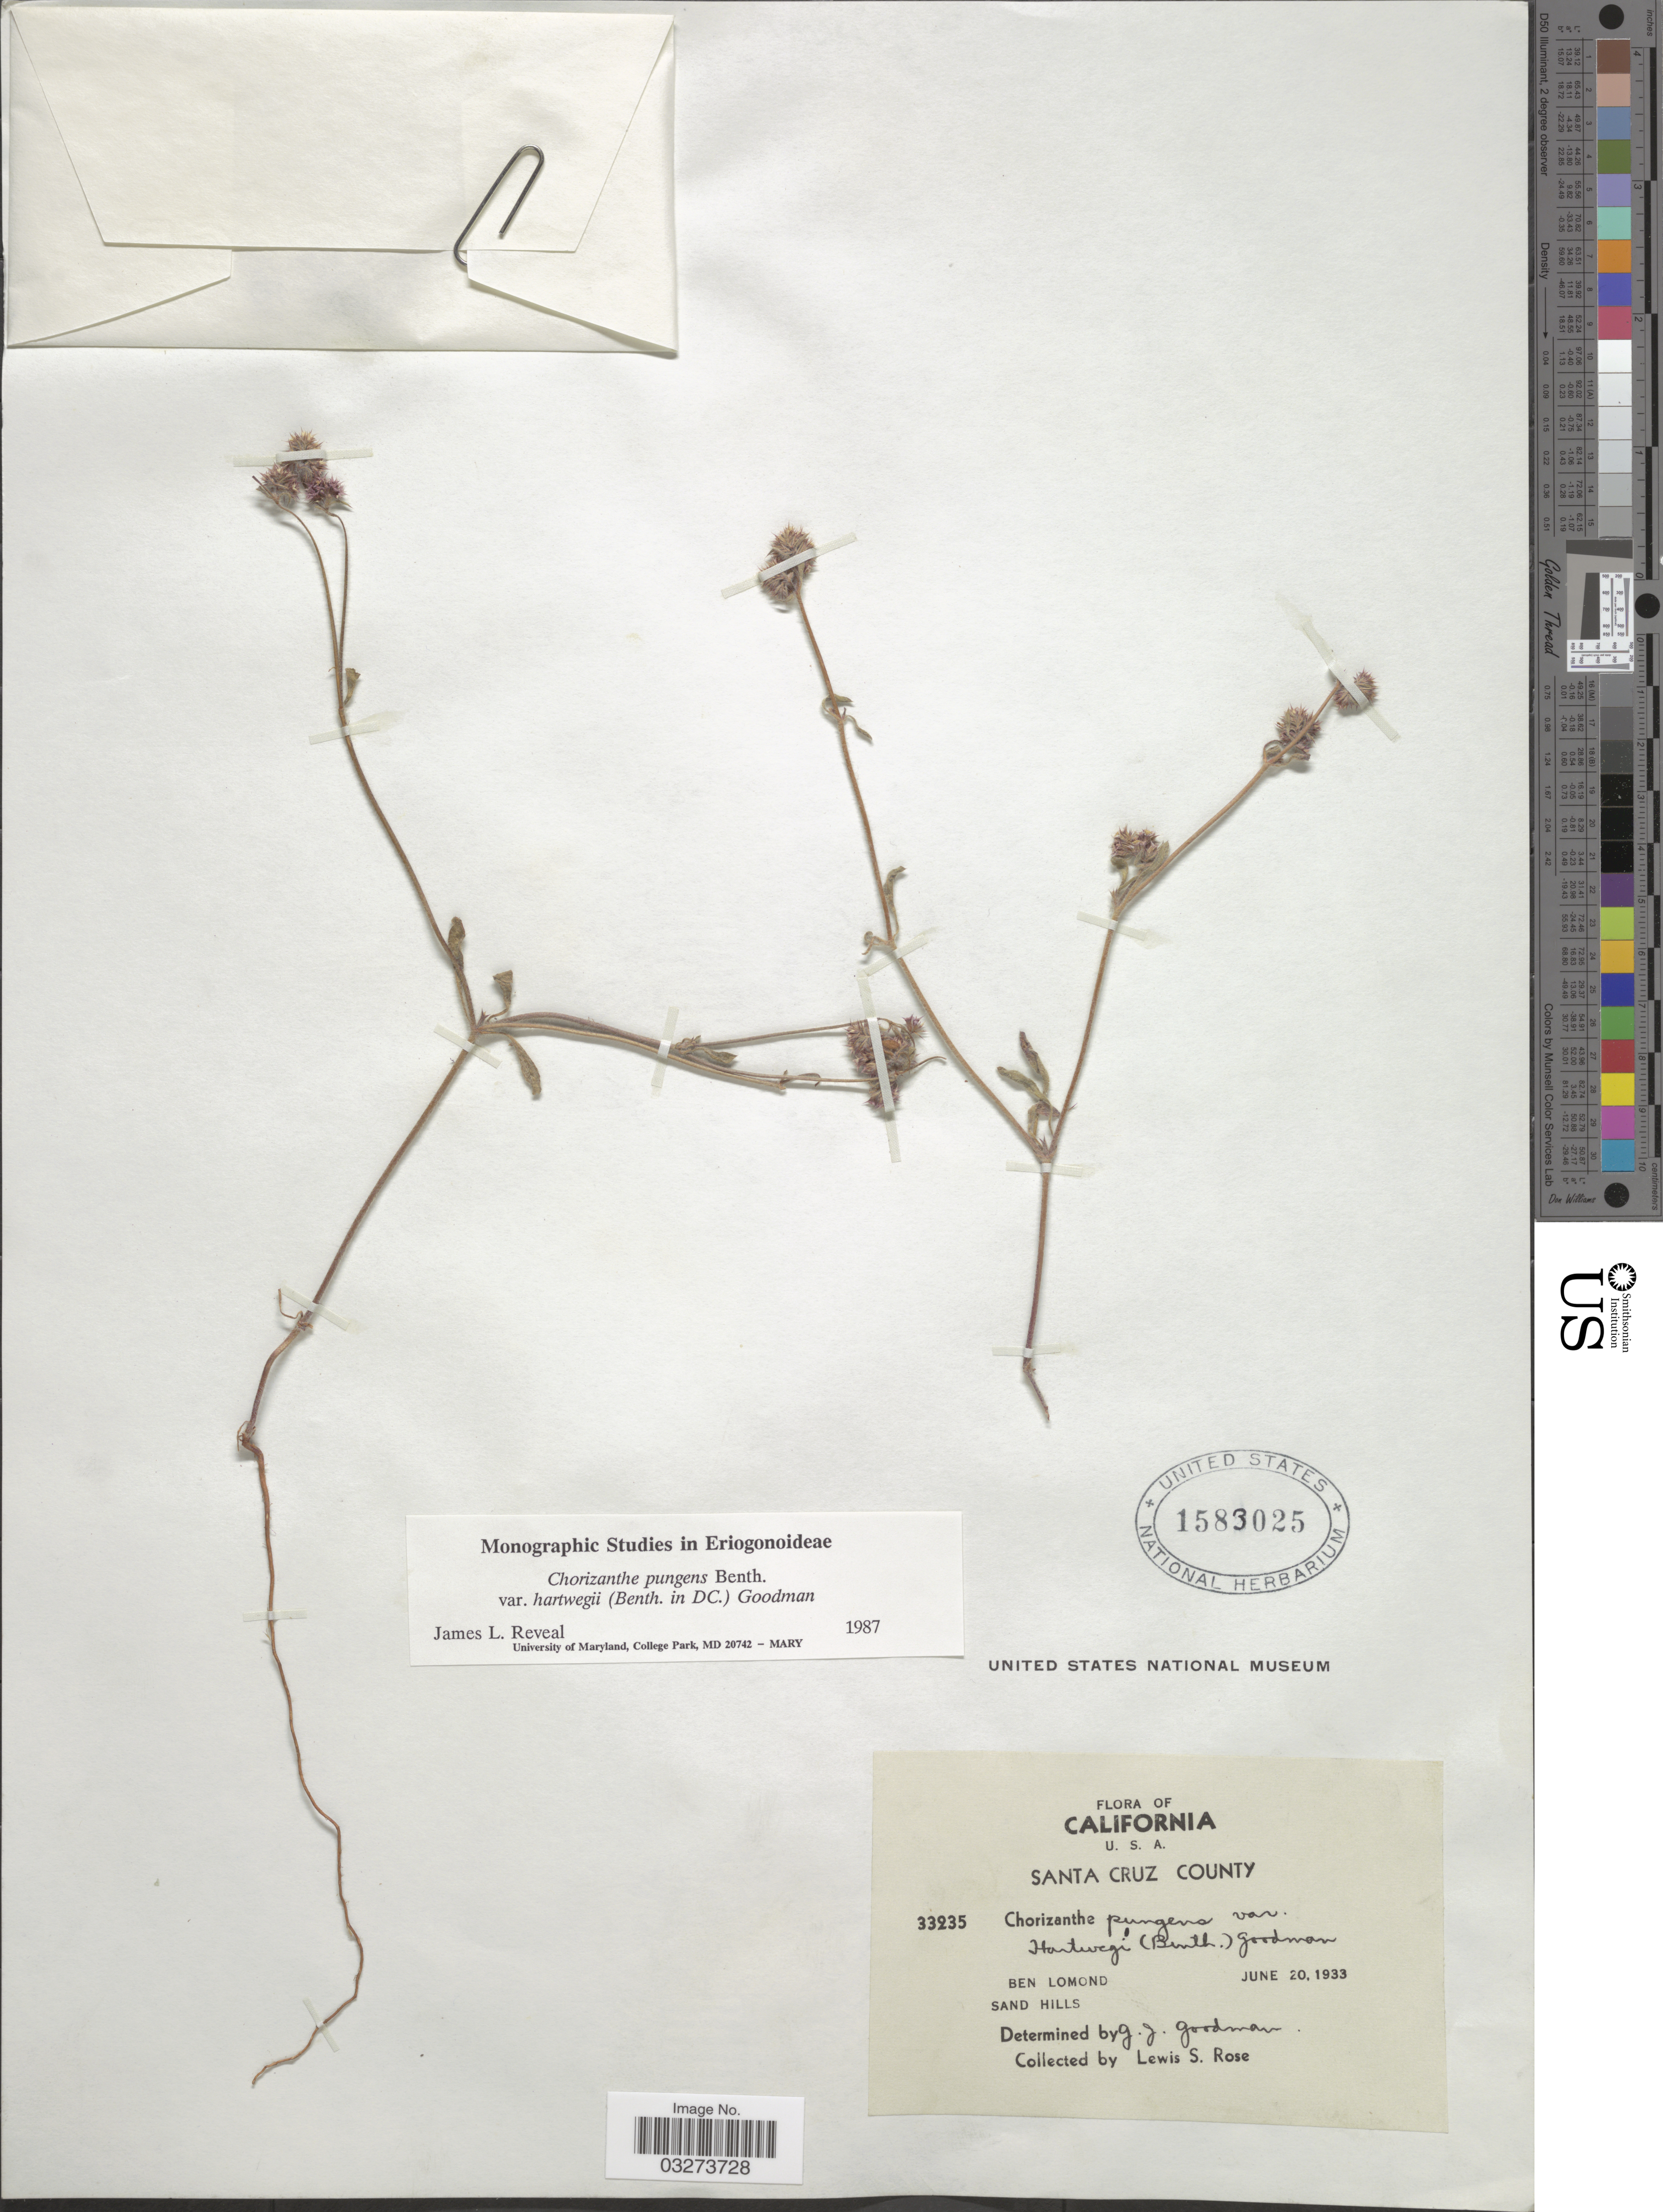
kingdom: Plantae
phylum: Tracheophyta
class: Magnoliopsida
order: Caryophyllales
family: Polygonaceae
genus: Chorizanthe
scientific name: Chorizanthe pungens var. hartwegii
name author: (Benth.) Goodman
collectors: L. S. Rose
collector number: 33235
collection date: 1933-06-20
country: United States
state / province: California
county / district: Santa Cruz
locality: Santa Cruz County, Ben Lomond, Sand Hills.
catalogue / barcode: US 1583025